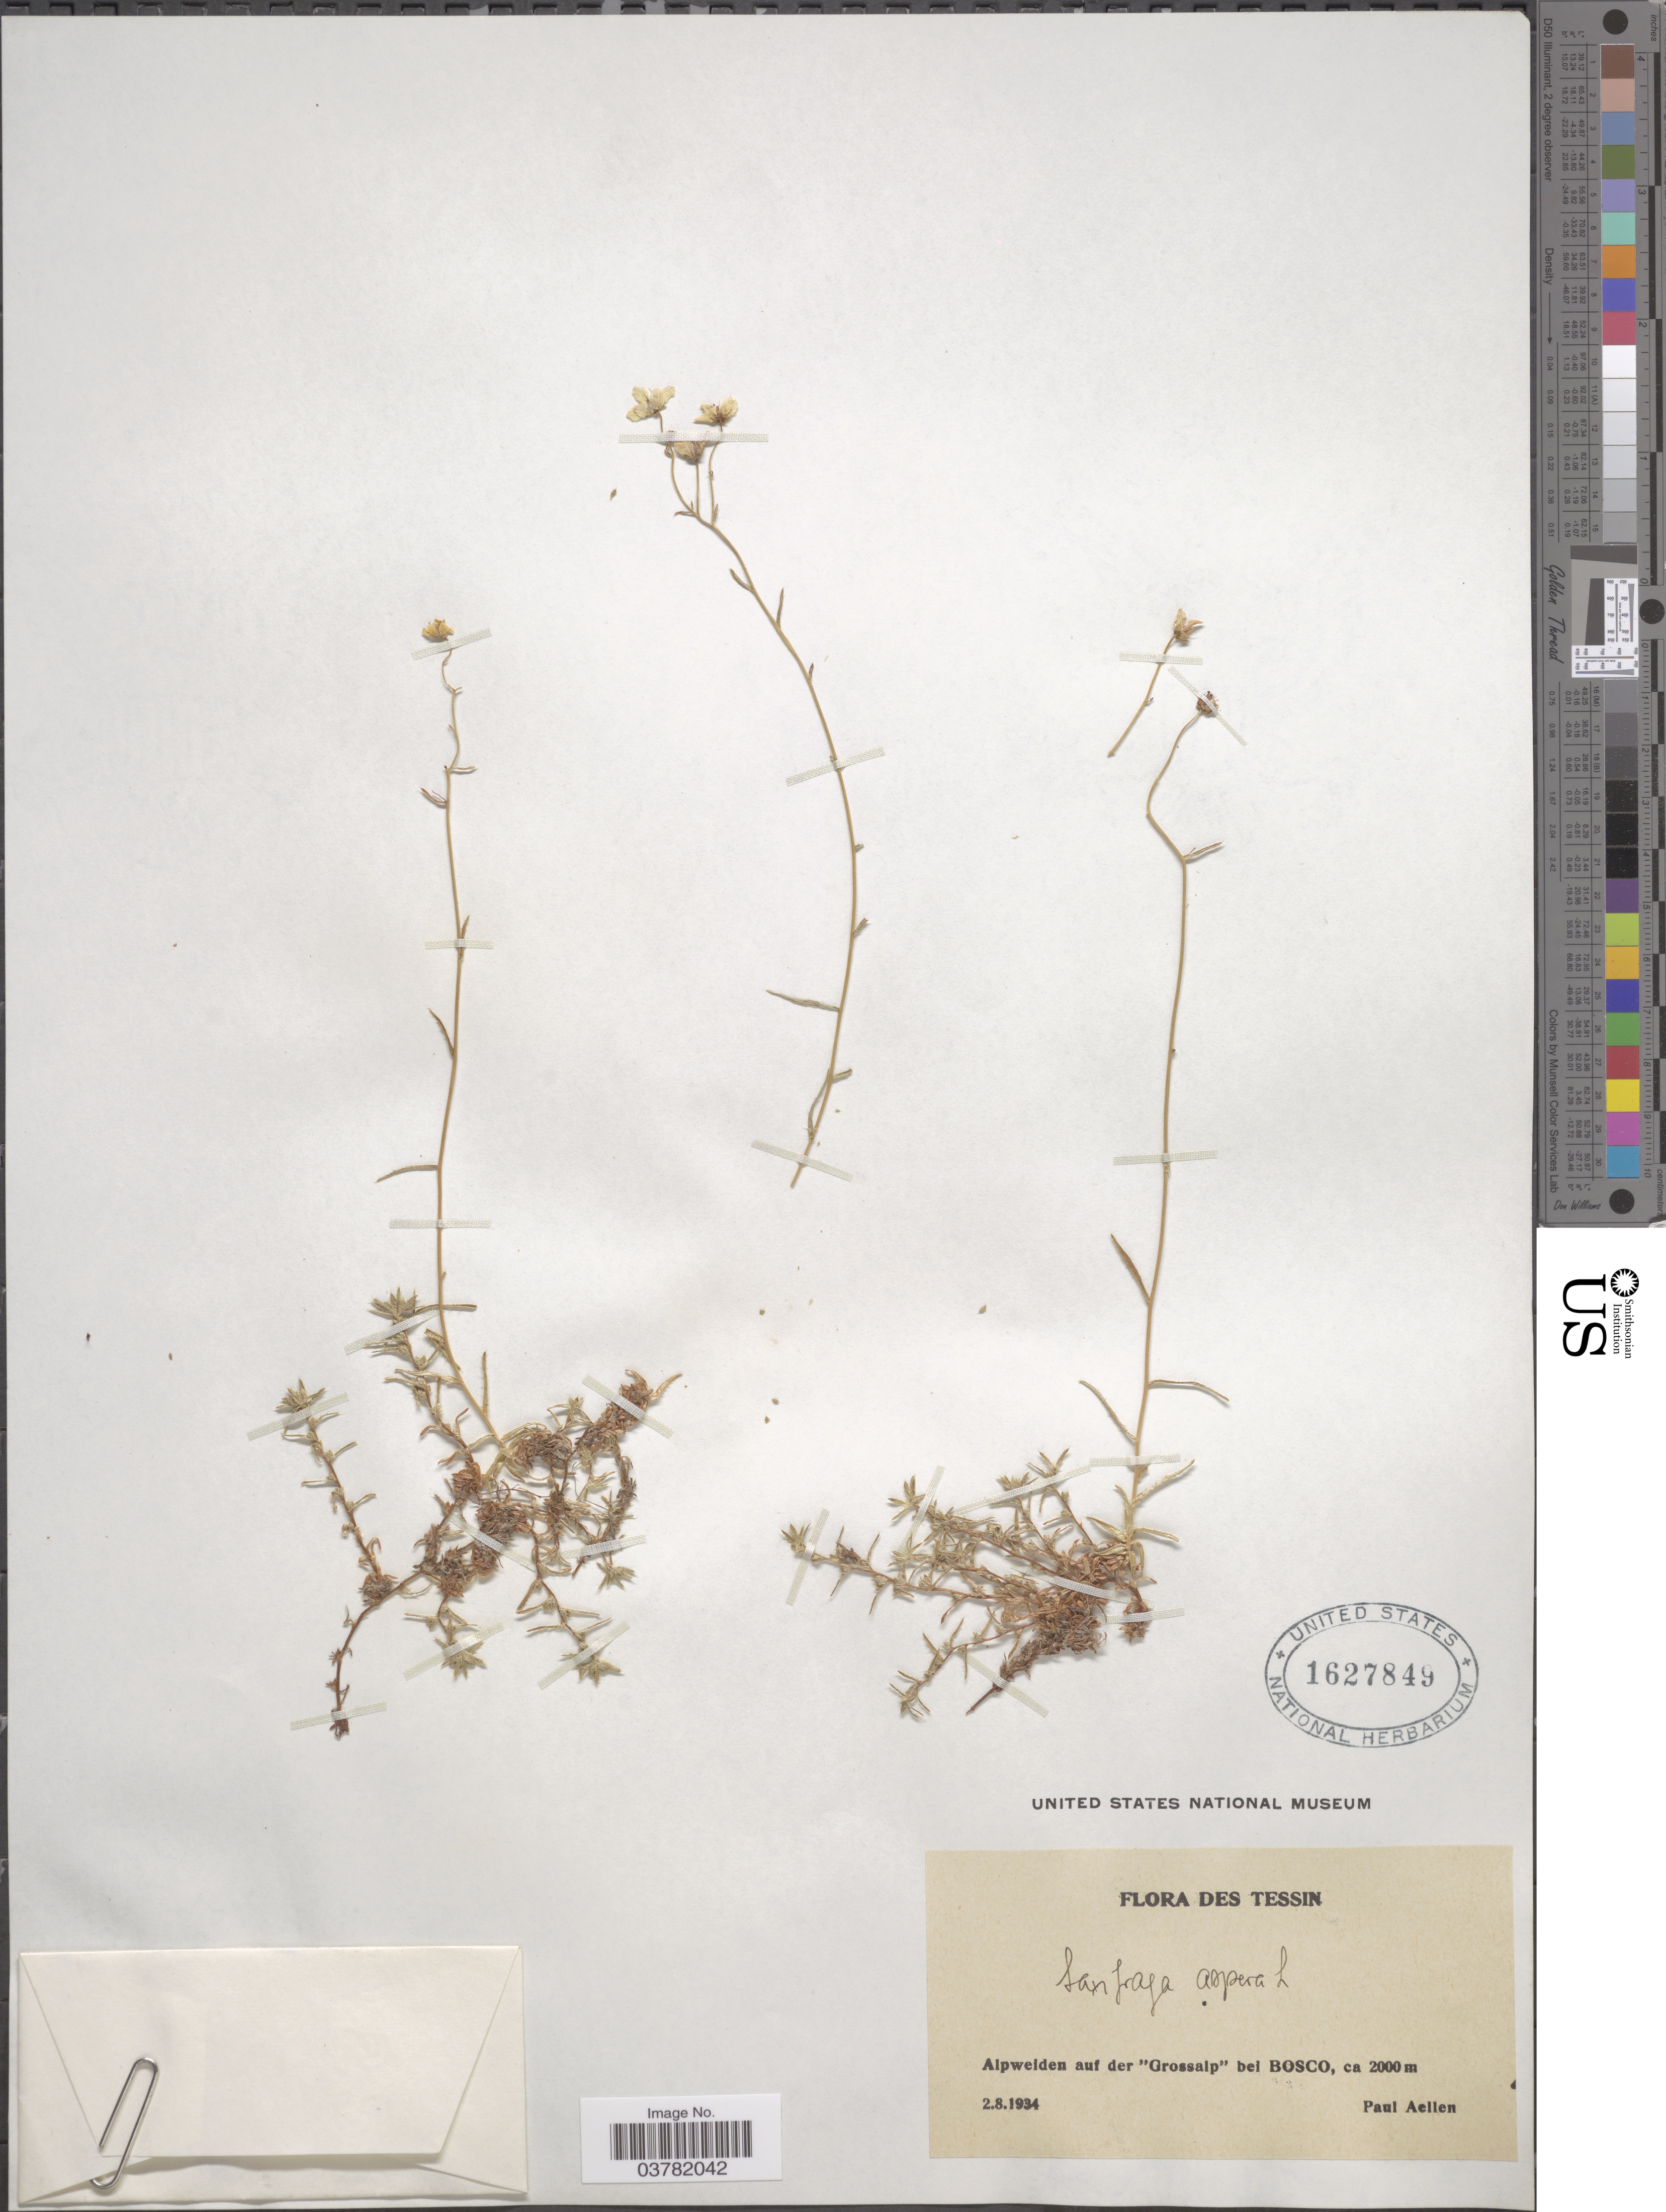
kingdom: Plantae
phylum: Tracheophyta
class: Magnoliopsida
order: Saxifragales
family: Saxifragaceae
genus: Saxifraga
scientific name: Saxifraga aspera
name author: L.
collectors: P. Aellen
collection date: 1934-08-02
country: Switzerland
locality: Tessin. Alpweiden auf der "Grossalp" bei BOSCO.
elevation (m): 2000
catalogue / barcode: US 1627849